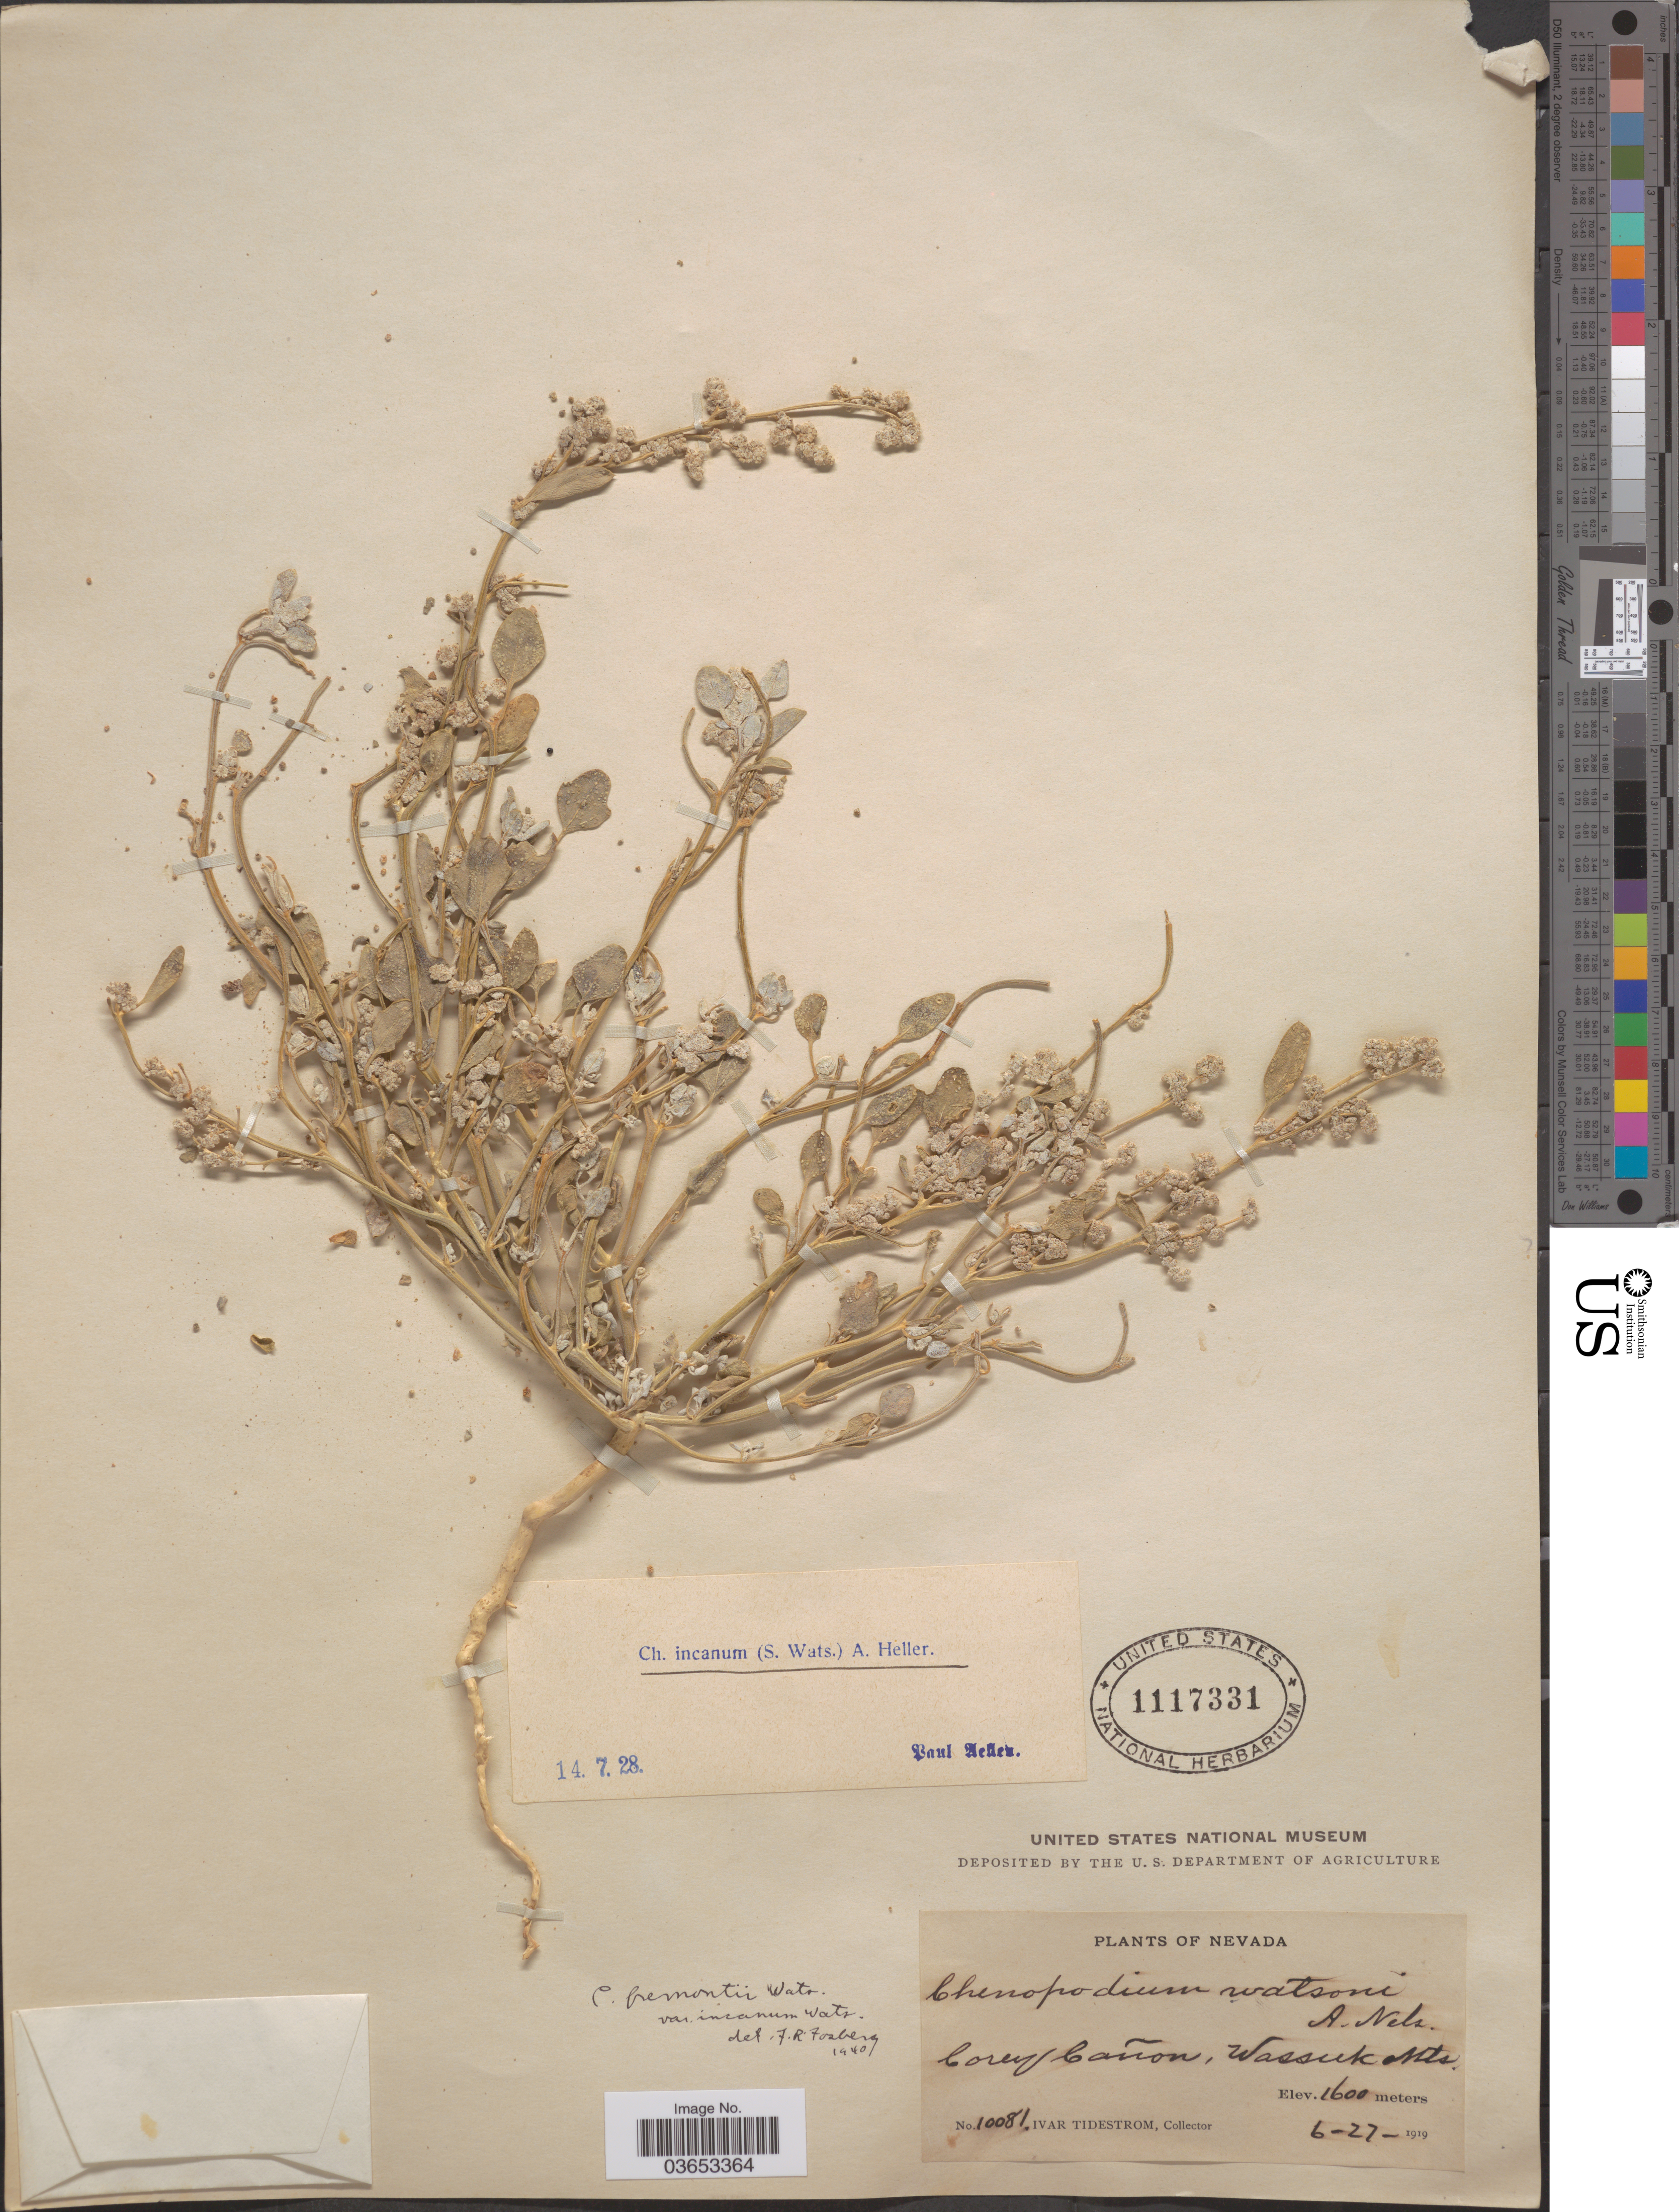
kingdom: Plantae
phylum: Tracheophyta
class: Magnoliopsida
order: Caryophyllales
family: Amaranthaceae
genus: Chenopodium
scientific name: Chenopodium incanum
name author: (S. Watson) A. Heller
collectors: I. F. Tidestrom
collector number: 10081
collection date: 1919-06-27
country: United States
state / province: Nevada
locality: Corey Cañon, Wassuk Mts.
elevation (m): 1600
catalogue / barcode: US 1117331